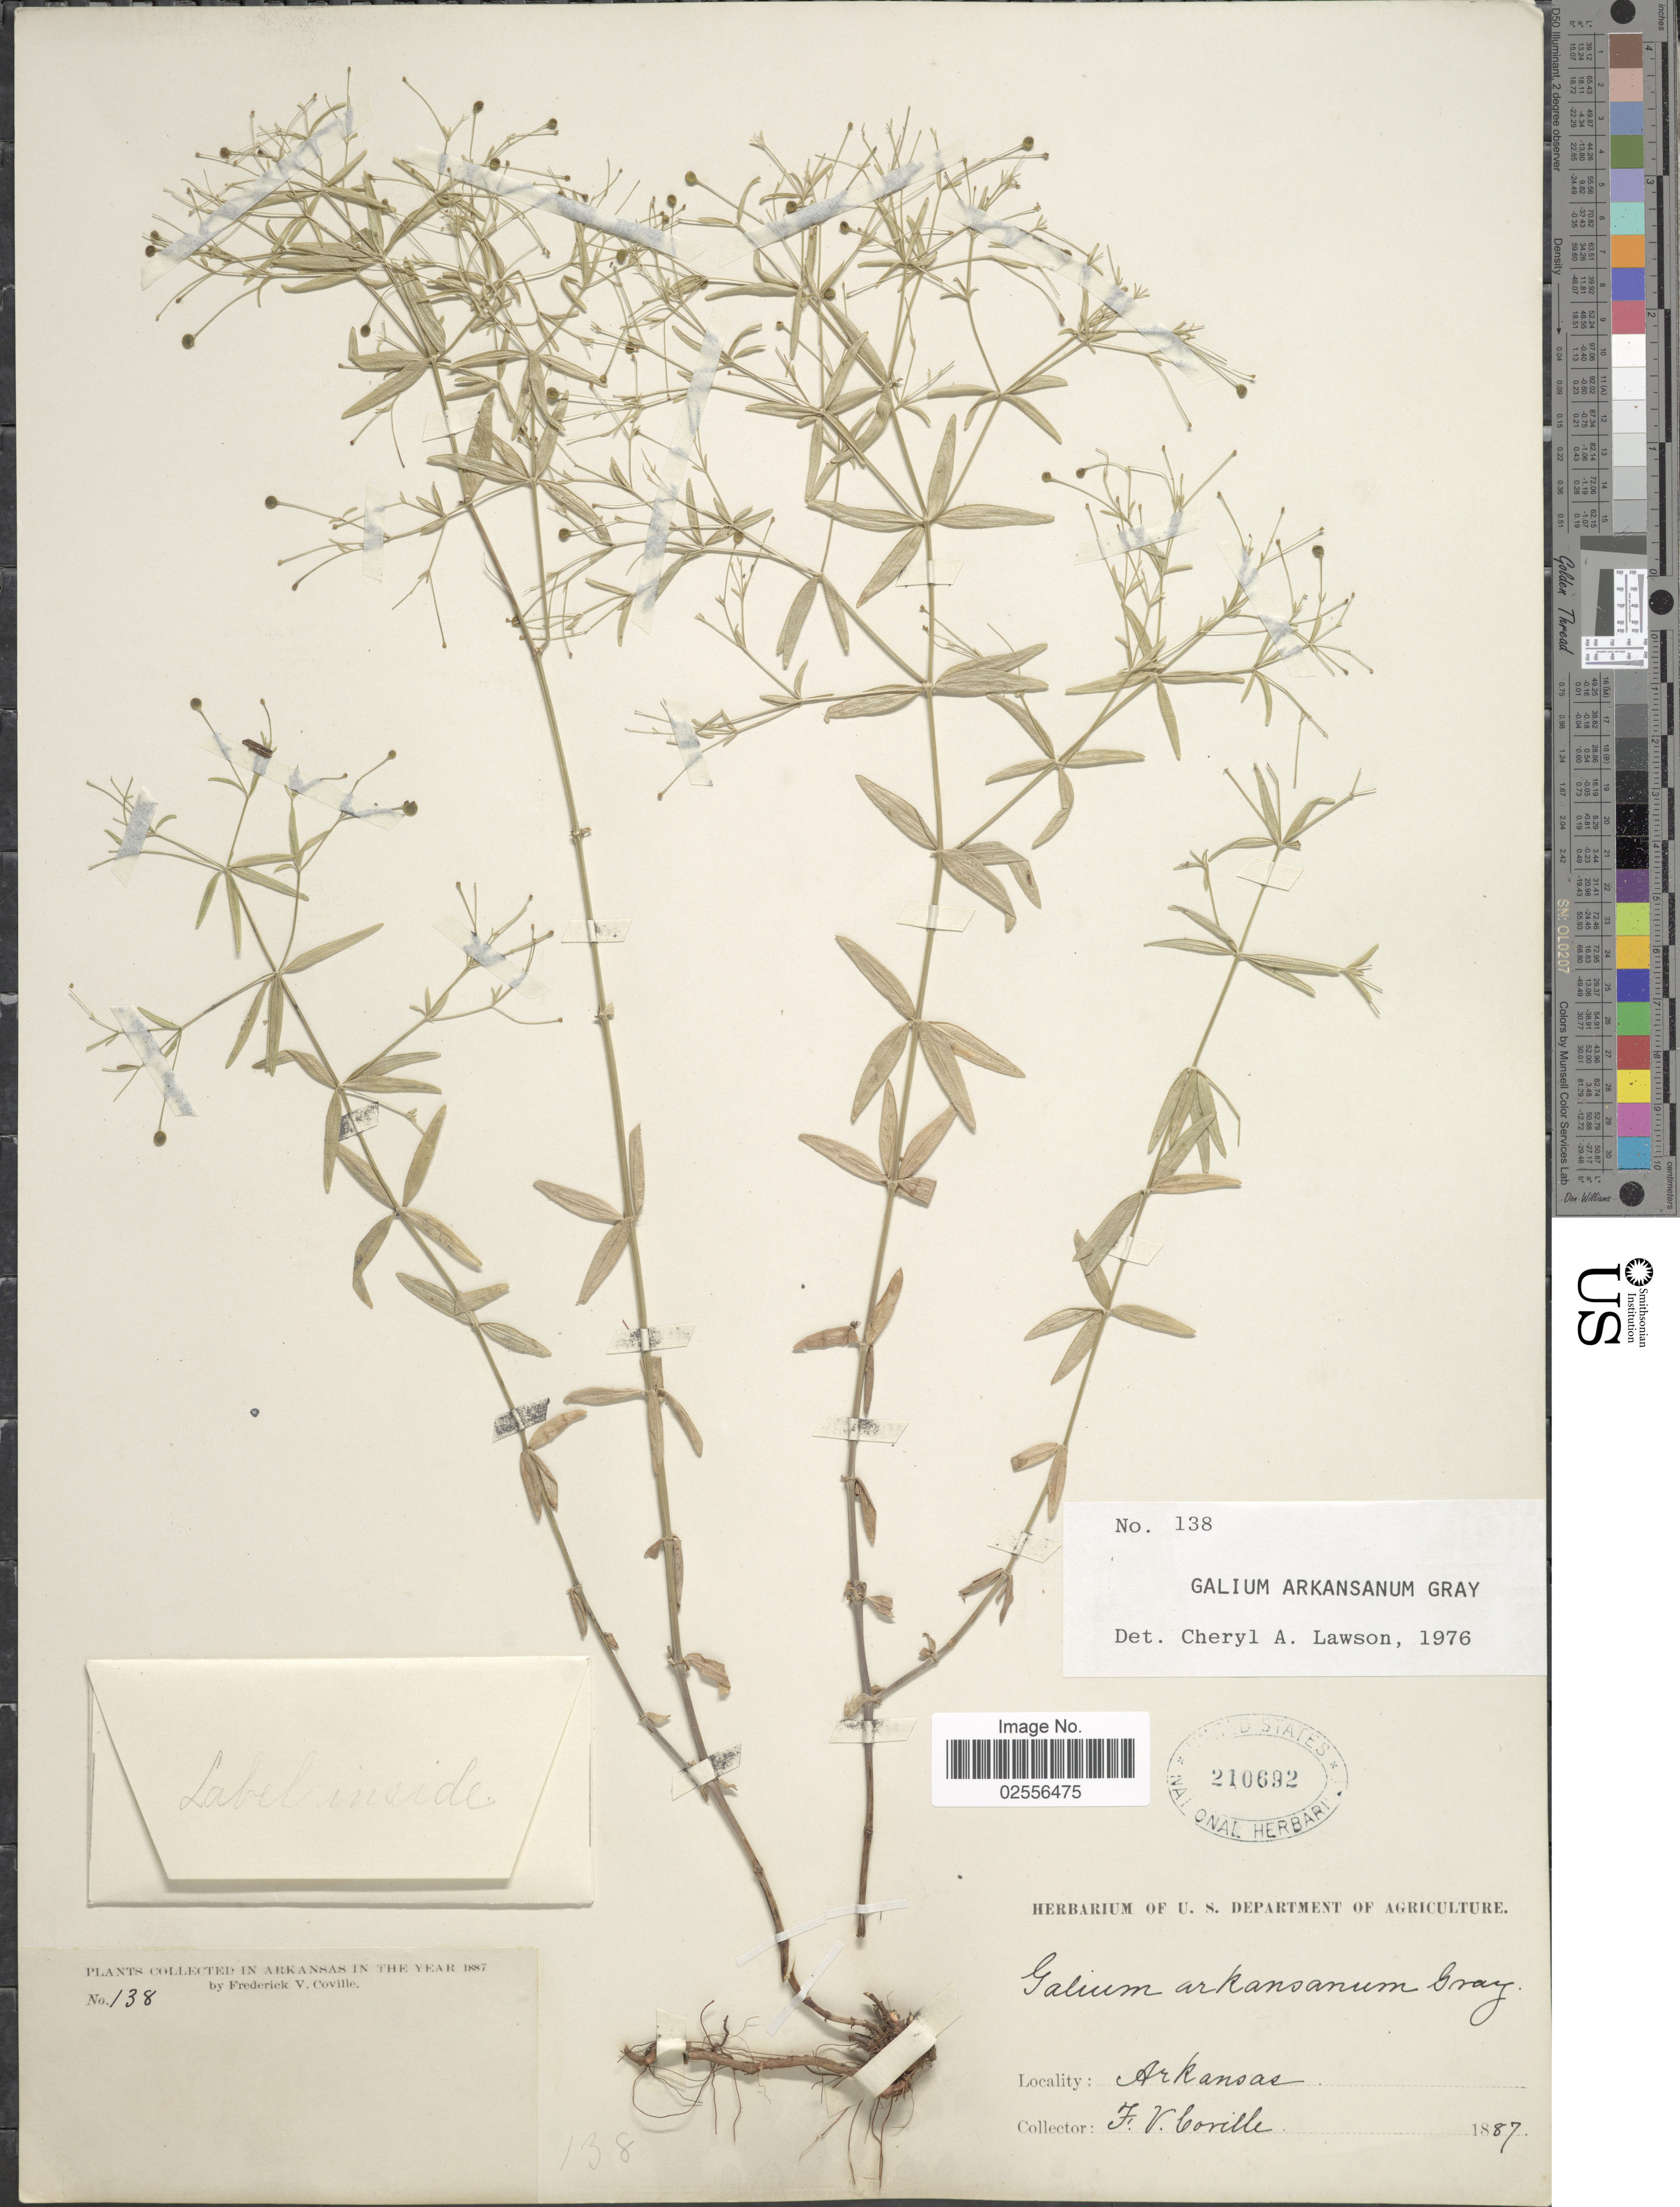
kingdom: Plantae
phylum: Tracheophyta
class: Magnoliopsida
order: Gentianales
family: Rubiaceae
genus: Galium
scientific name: Galium arkansanum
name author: A. Gray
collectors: F. V. Coville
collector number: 138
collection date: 1887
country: United States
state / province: Arkansas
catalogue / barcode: US 210692